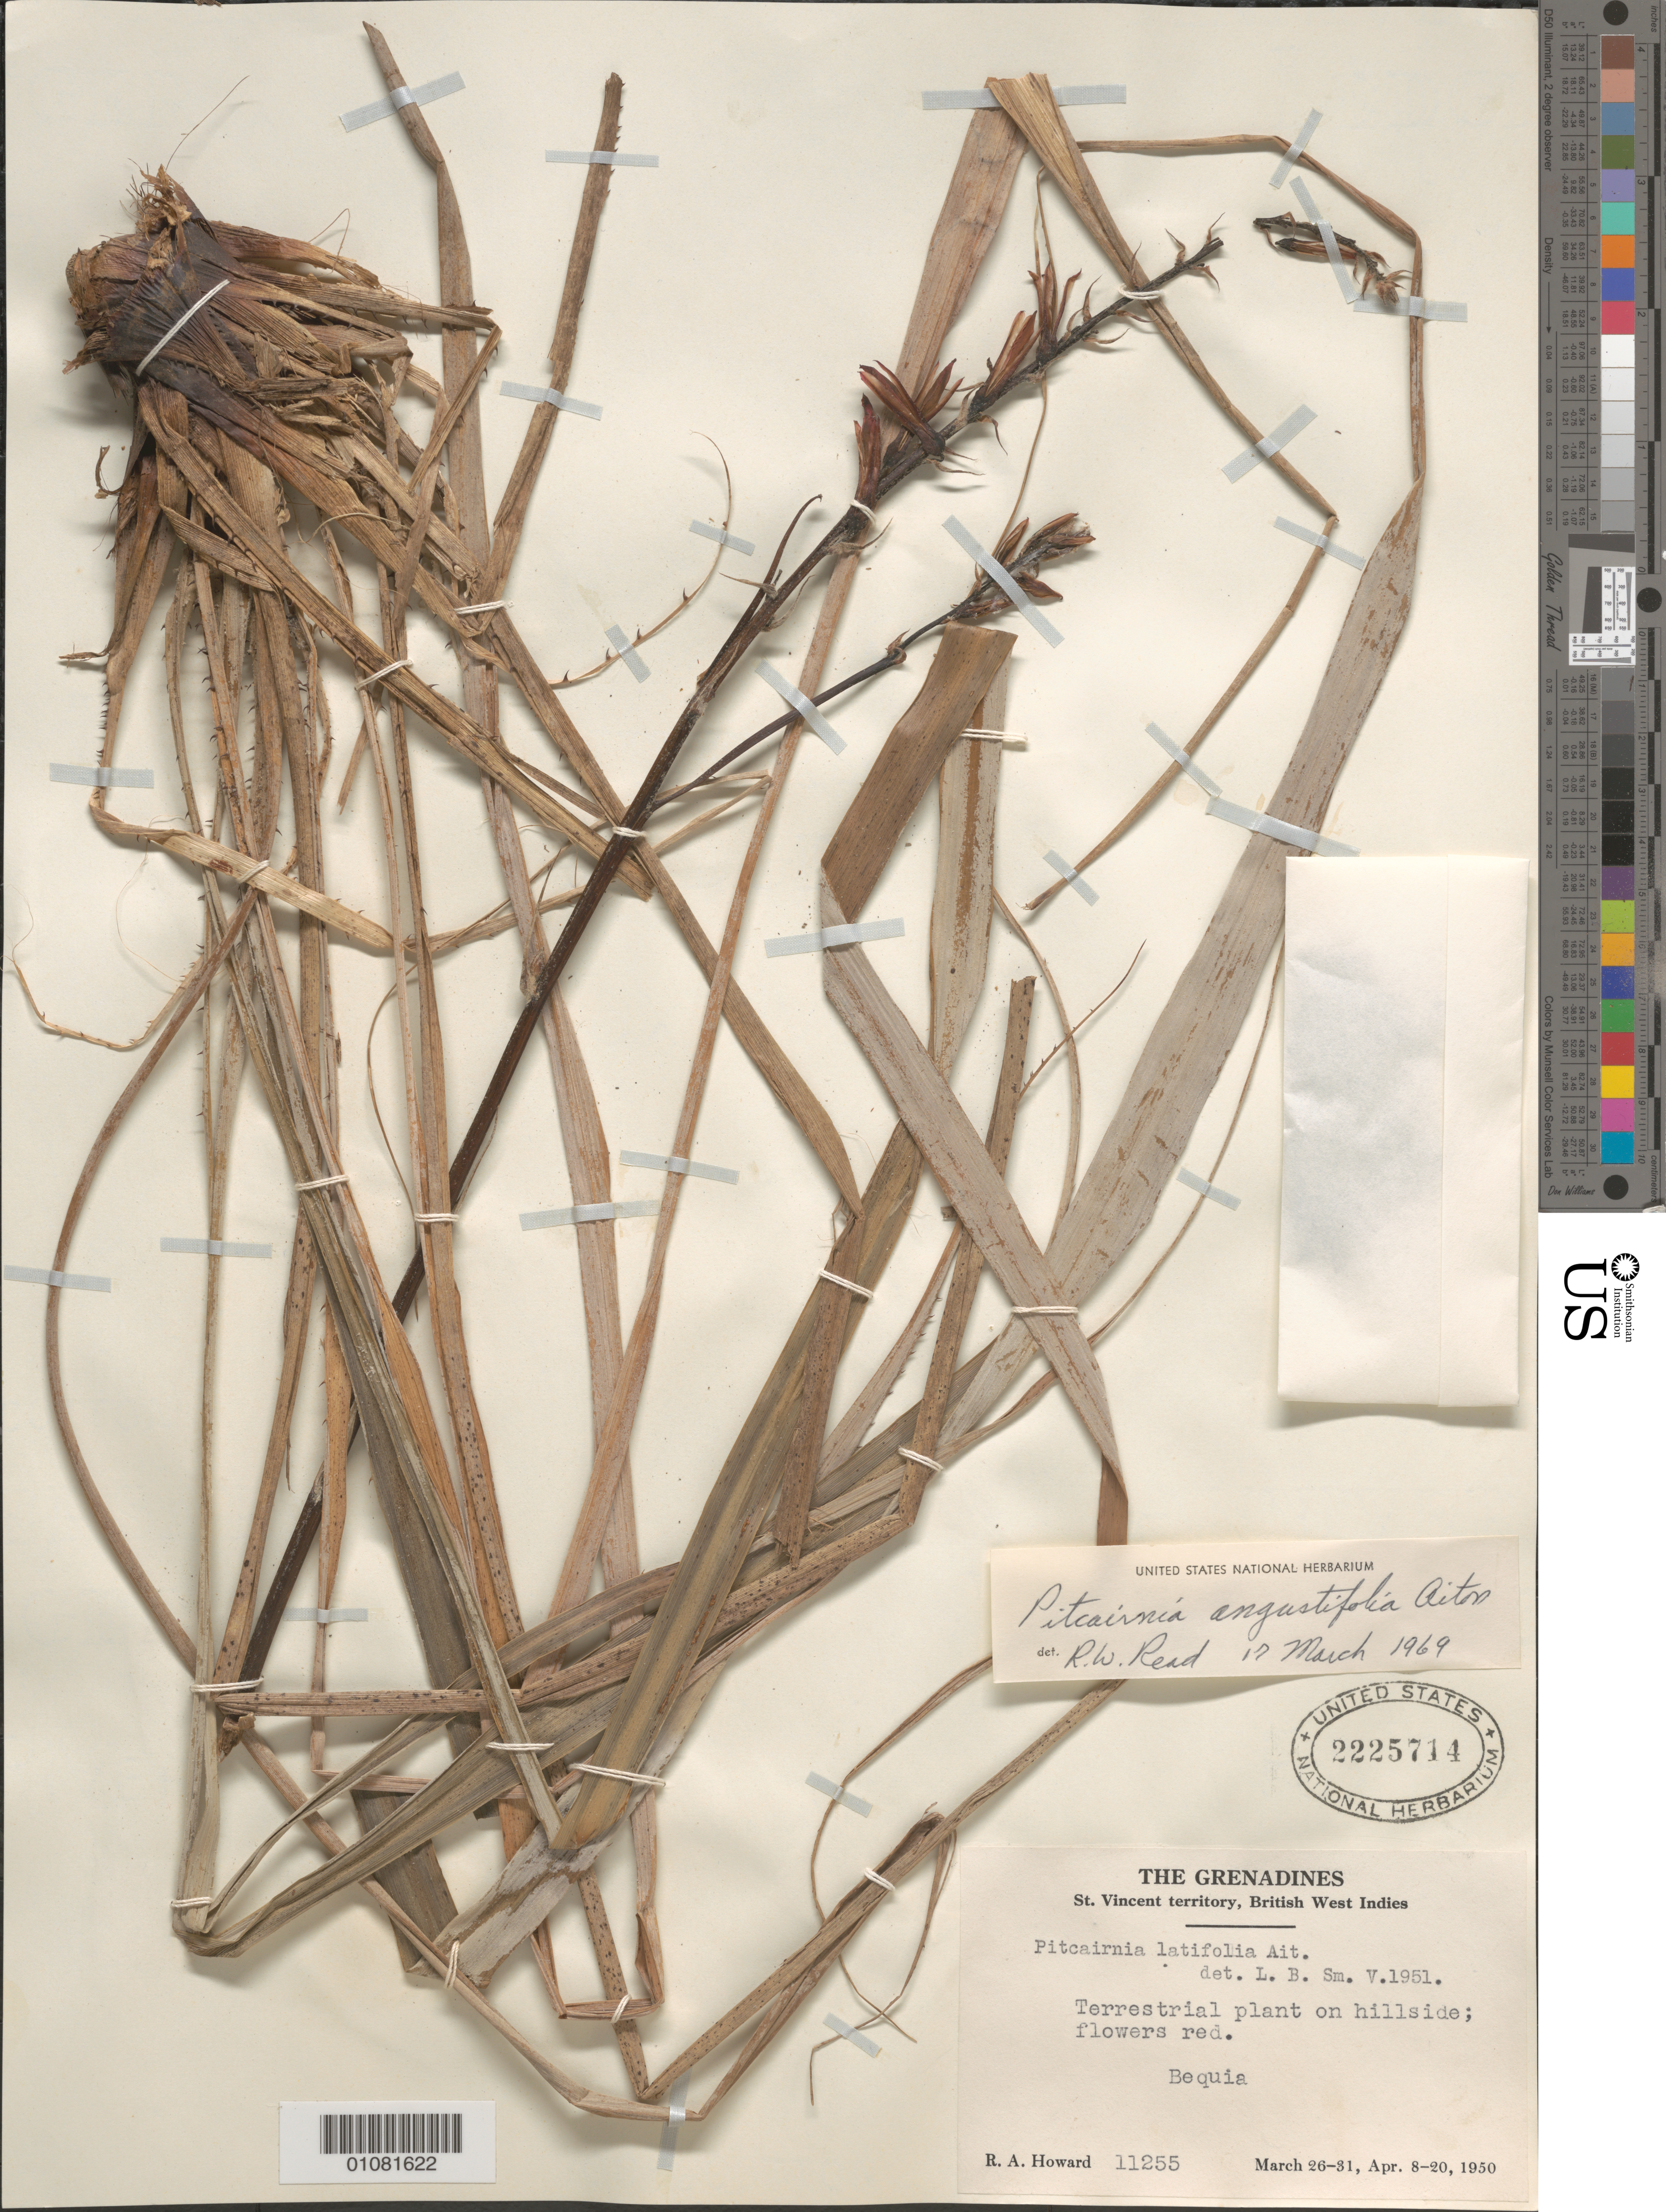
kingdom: Plantae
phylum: Tracheophyta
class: Liliopsida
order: Poales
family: Bromeliaceae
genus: Pitcairnia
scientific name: Pitcairnia angustifolia var. angustifolia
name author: Sol. ex Aiton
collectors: R. A. Howard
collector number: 11255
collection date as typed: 26 Mar 1950 to 20 Apr 1950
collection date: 1950-03-26/1950-04-20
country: St. Vincent - Grenadines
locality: Bequia; terrestrial plant on hillside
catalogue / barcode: US 2225714